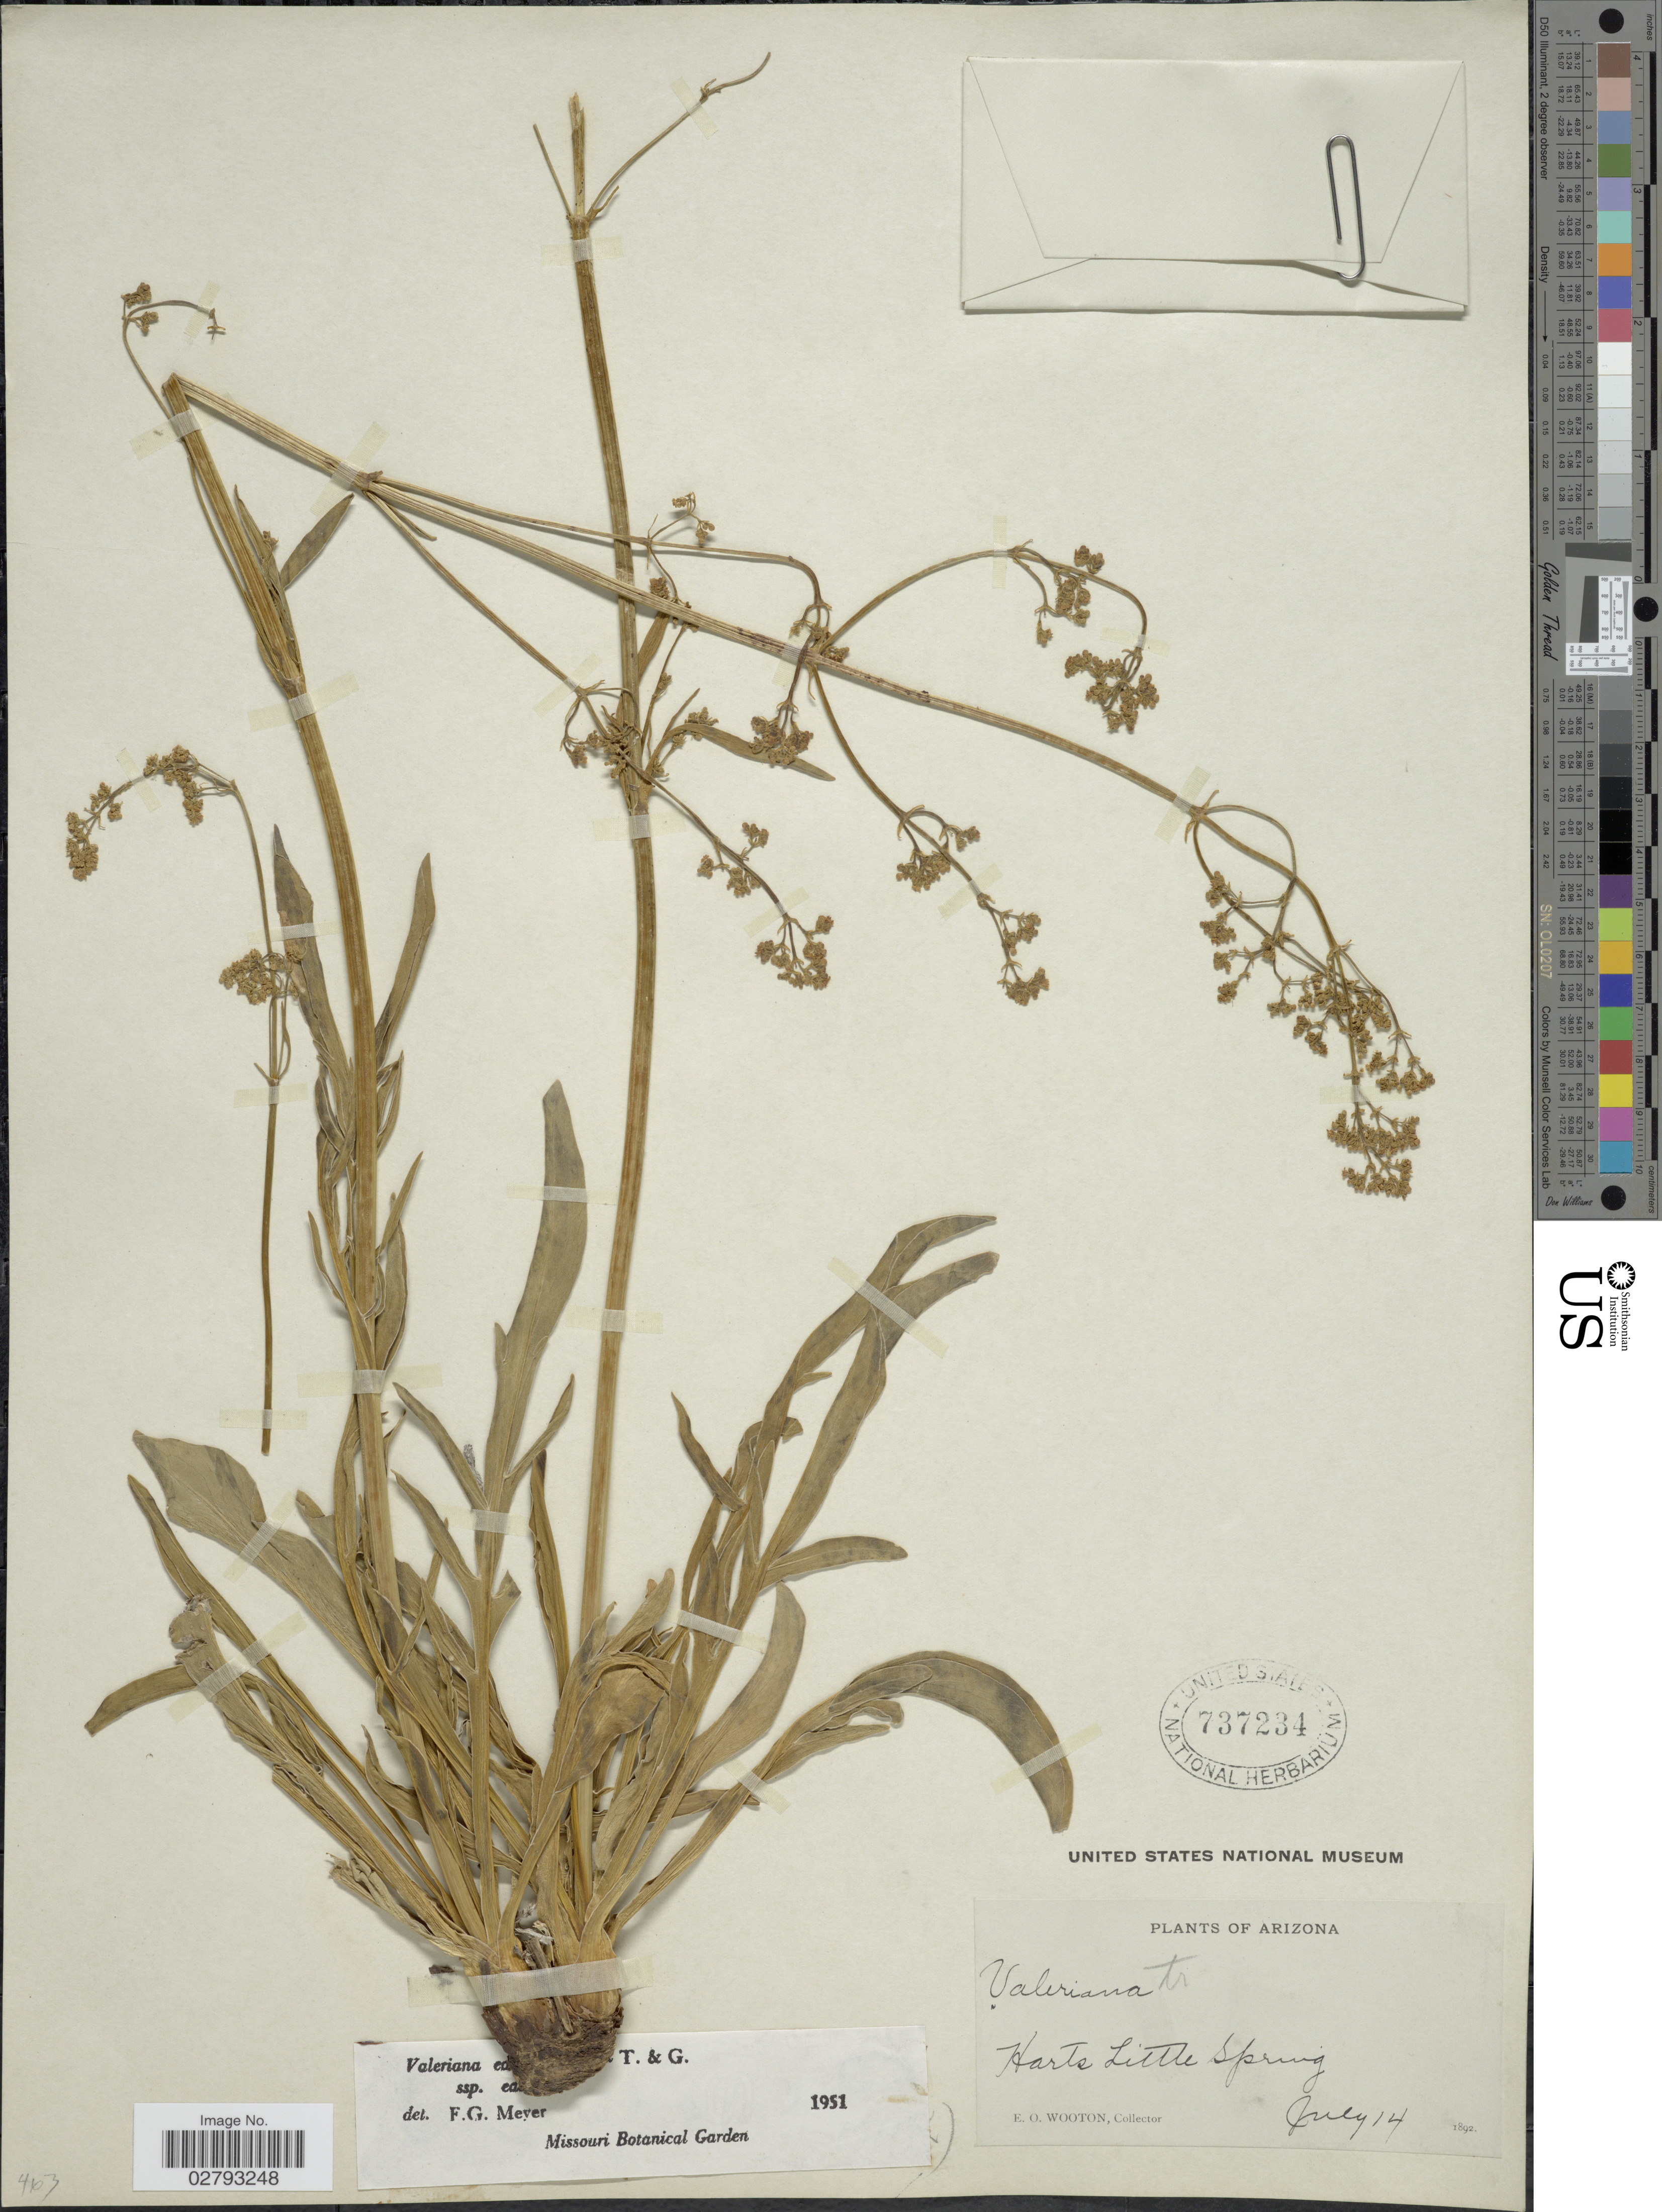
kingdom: Plantae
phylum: Tracheophyta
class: Magnoliopsida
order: Dipsacales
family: Caprifoliaceae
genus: Valeriana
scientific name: Valeriana edulis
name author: Nutt.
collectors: E. O. Wooton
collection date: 1892-07-14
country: United States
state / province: Arizona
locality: Harts Little Spring.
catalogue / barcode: US 737234